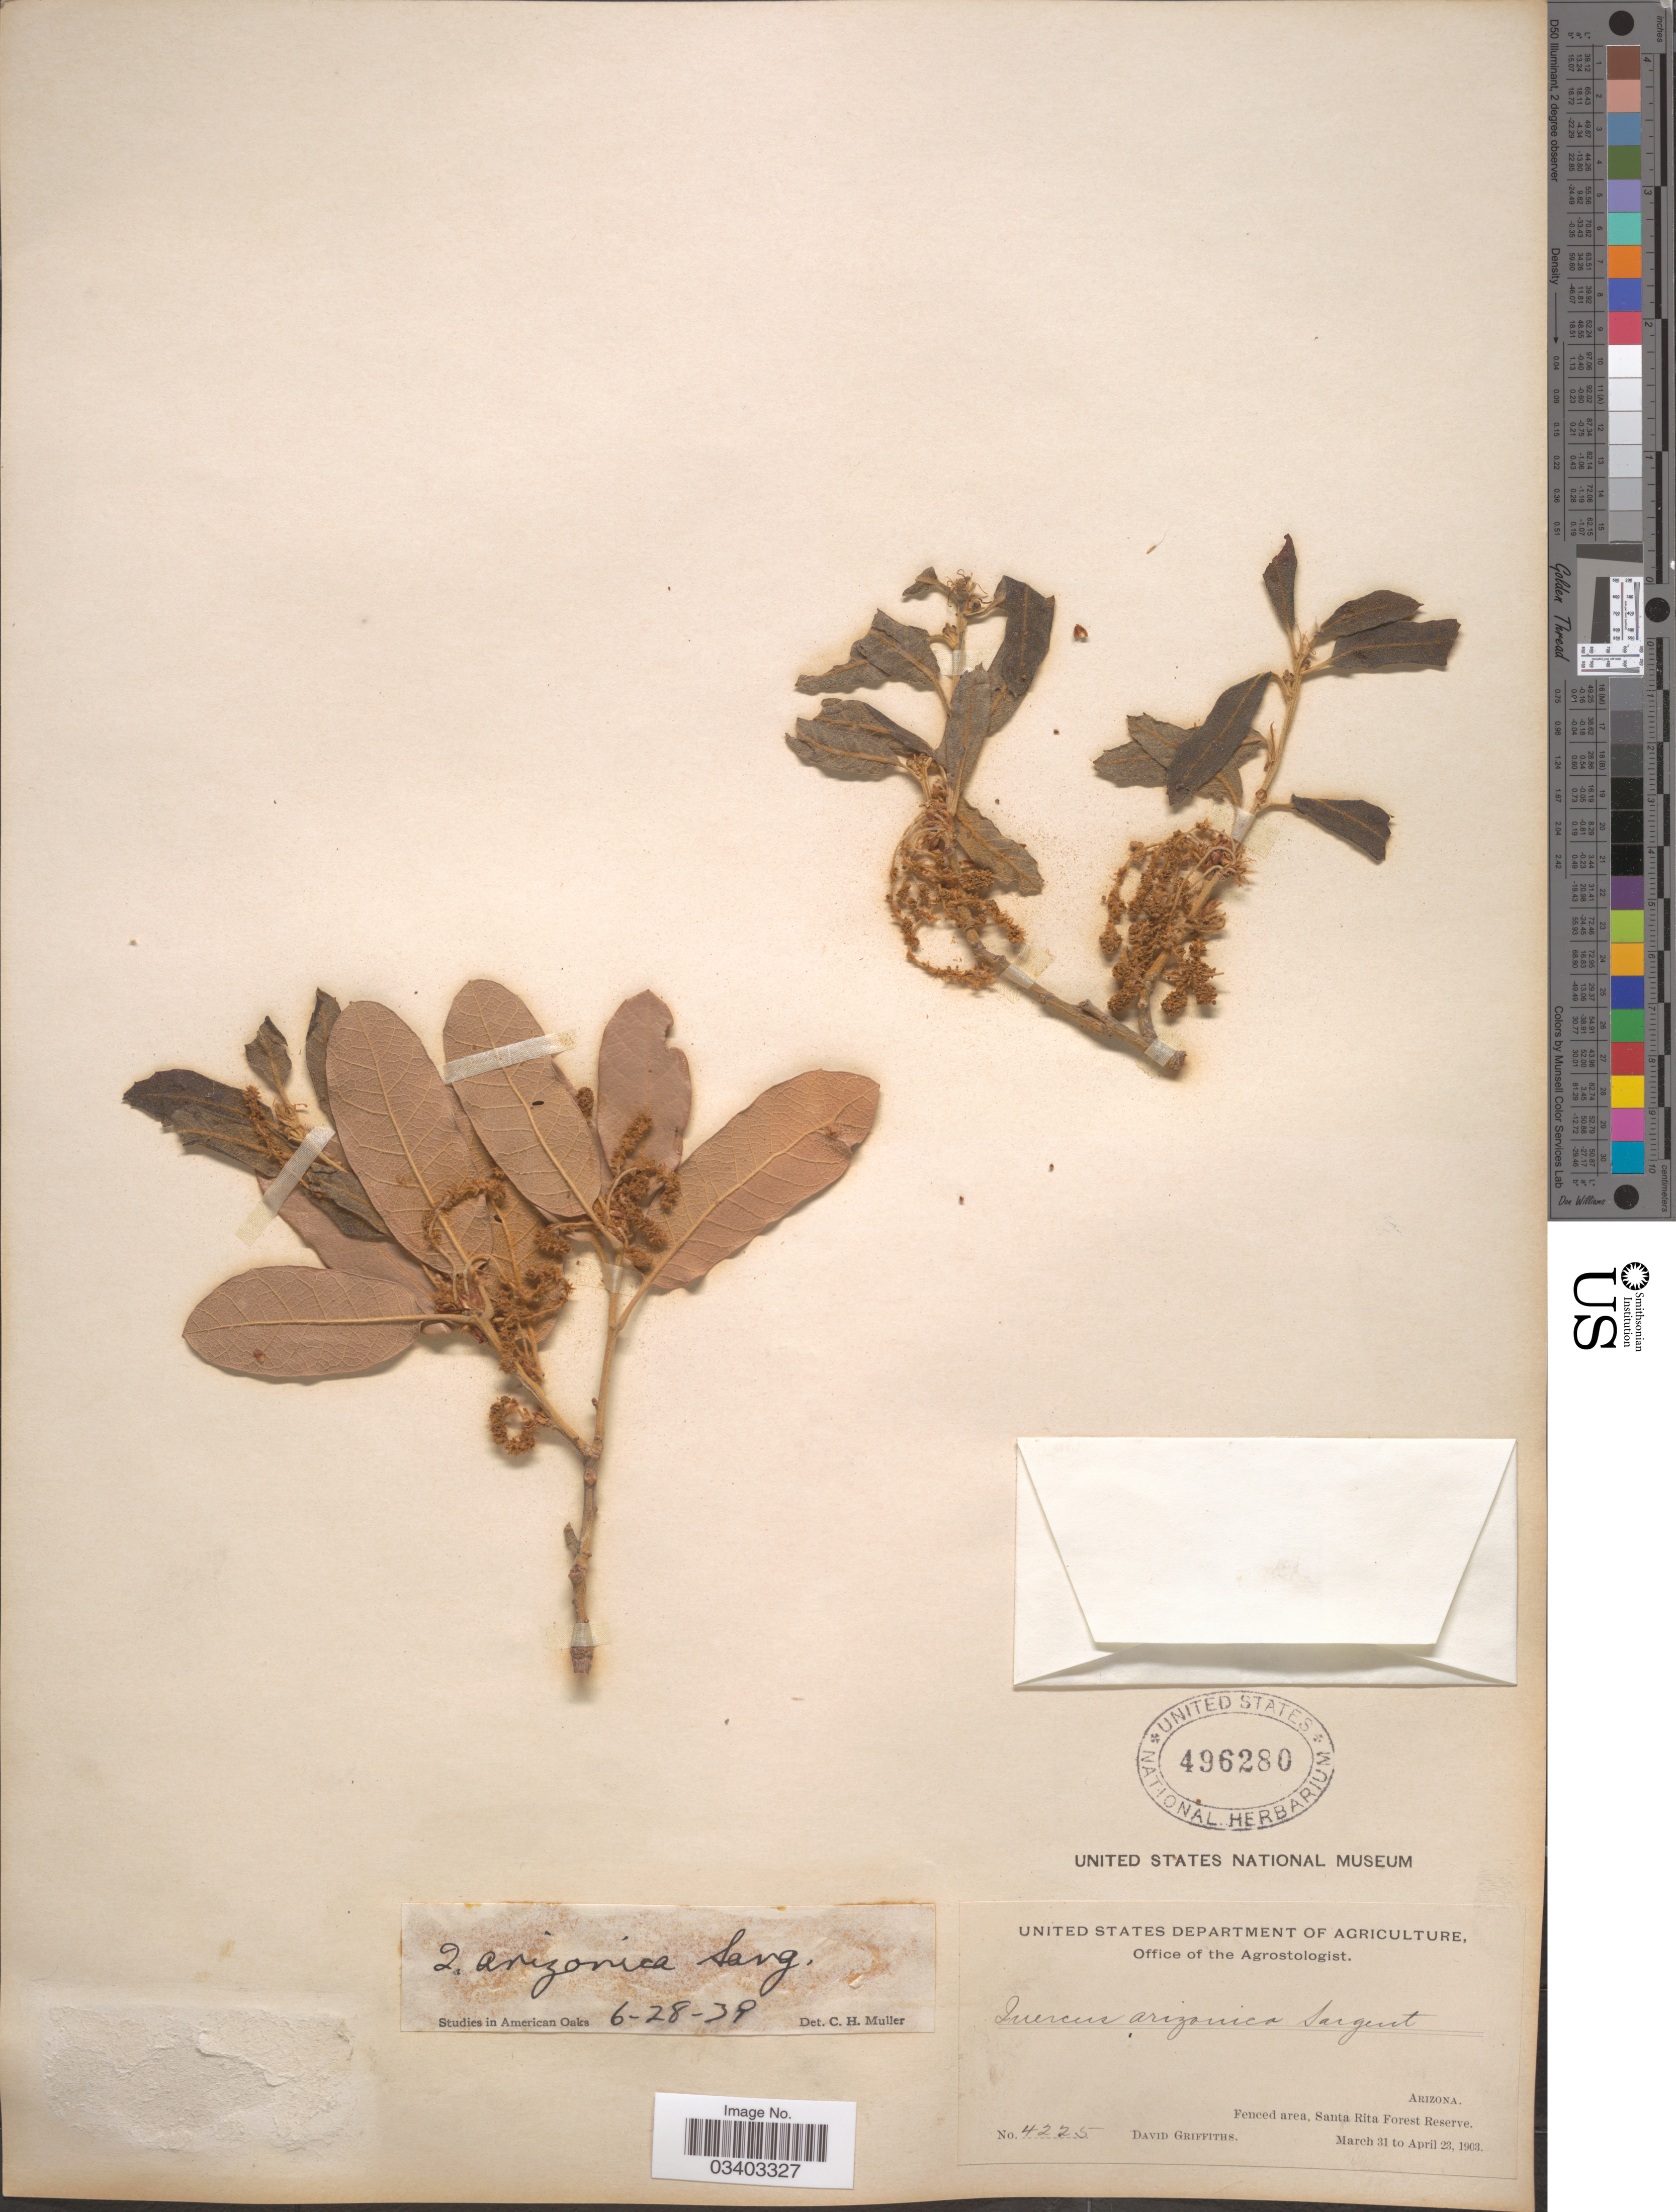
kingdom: Plantae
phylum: Tracheophyta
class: Magnoliopsida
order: Fagales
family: Fagaceae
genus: Quercus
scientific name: Quercus arizonica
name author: Sarg.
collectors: D. Griffiths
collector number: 4225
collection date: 1903-03-31/1903-04-23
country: United States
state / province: Arizona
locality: Fenced area, Santa Rita Forest Reserve.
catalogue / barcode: US 496280